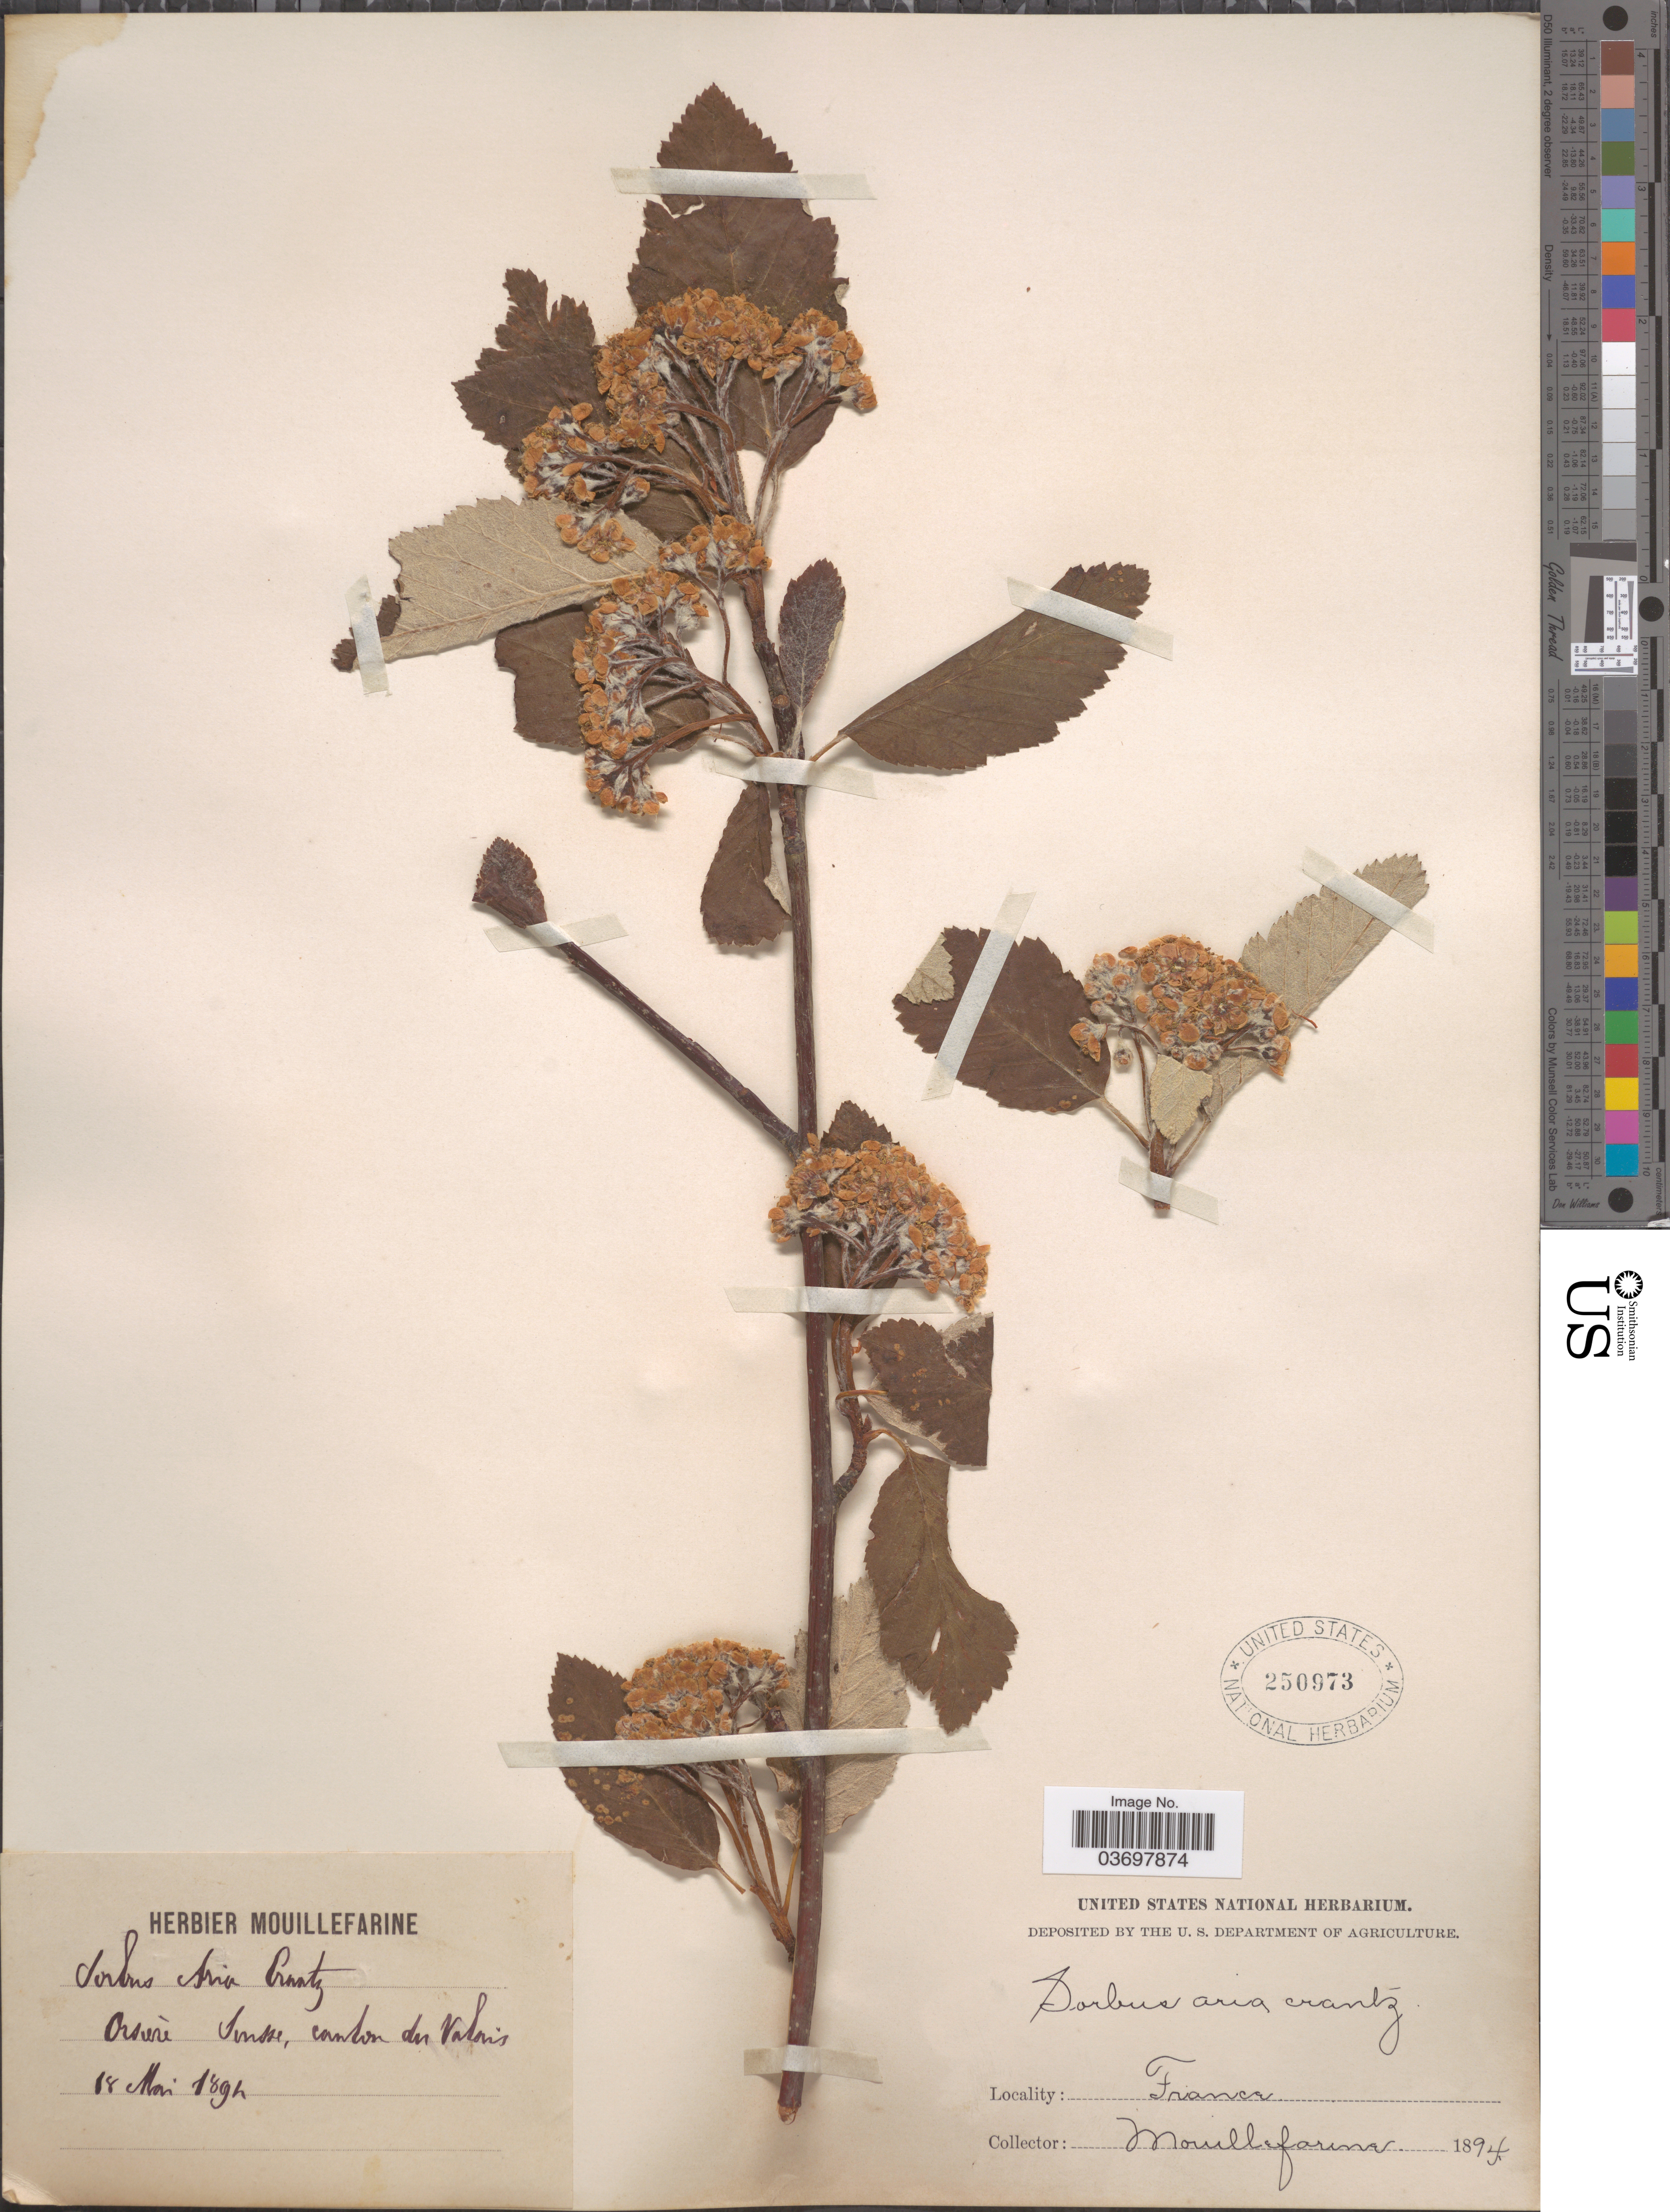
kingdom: Plantae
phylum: Tracheophyta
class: Magnoliopsida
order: Rosales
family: Rosaceae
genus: Sorbus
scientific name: Sorbus aria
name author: (L.) Crantz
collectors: A. Mouillefarine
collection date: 1894-05-18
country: France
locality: Orsurè Sensee, canton del Valois.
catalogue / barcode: US 250973